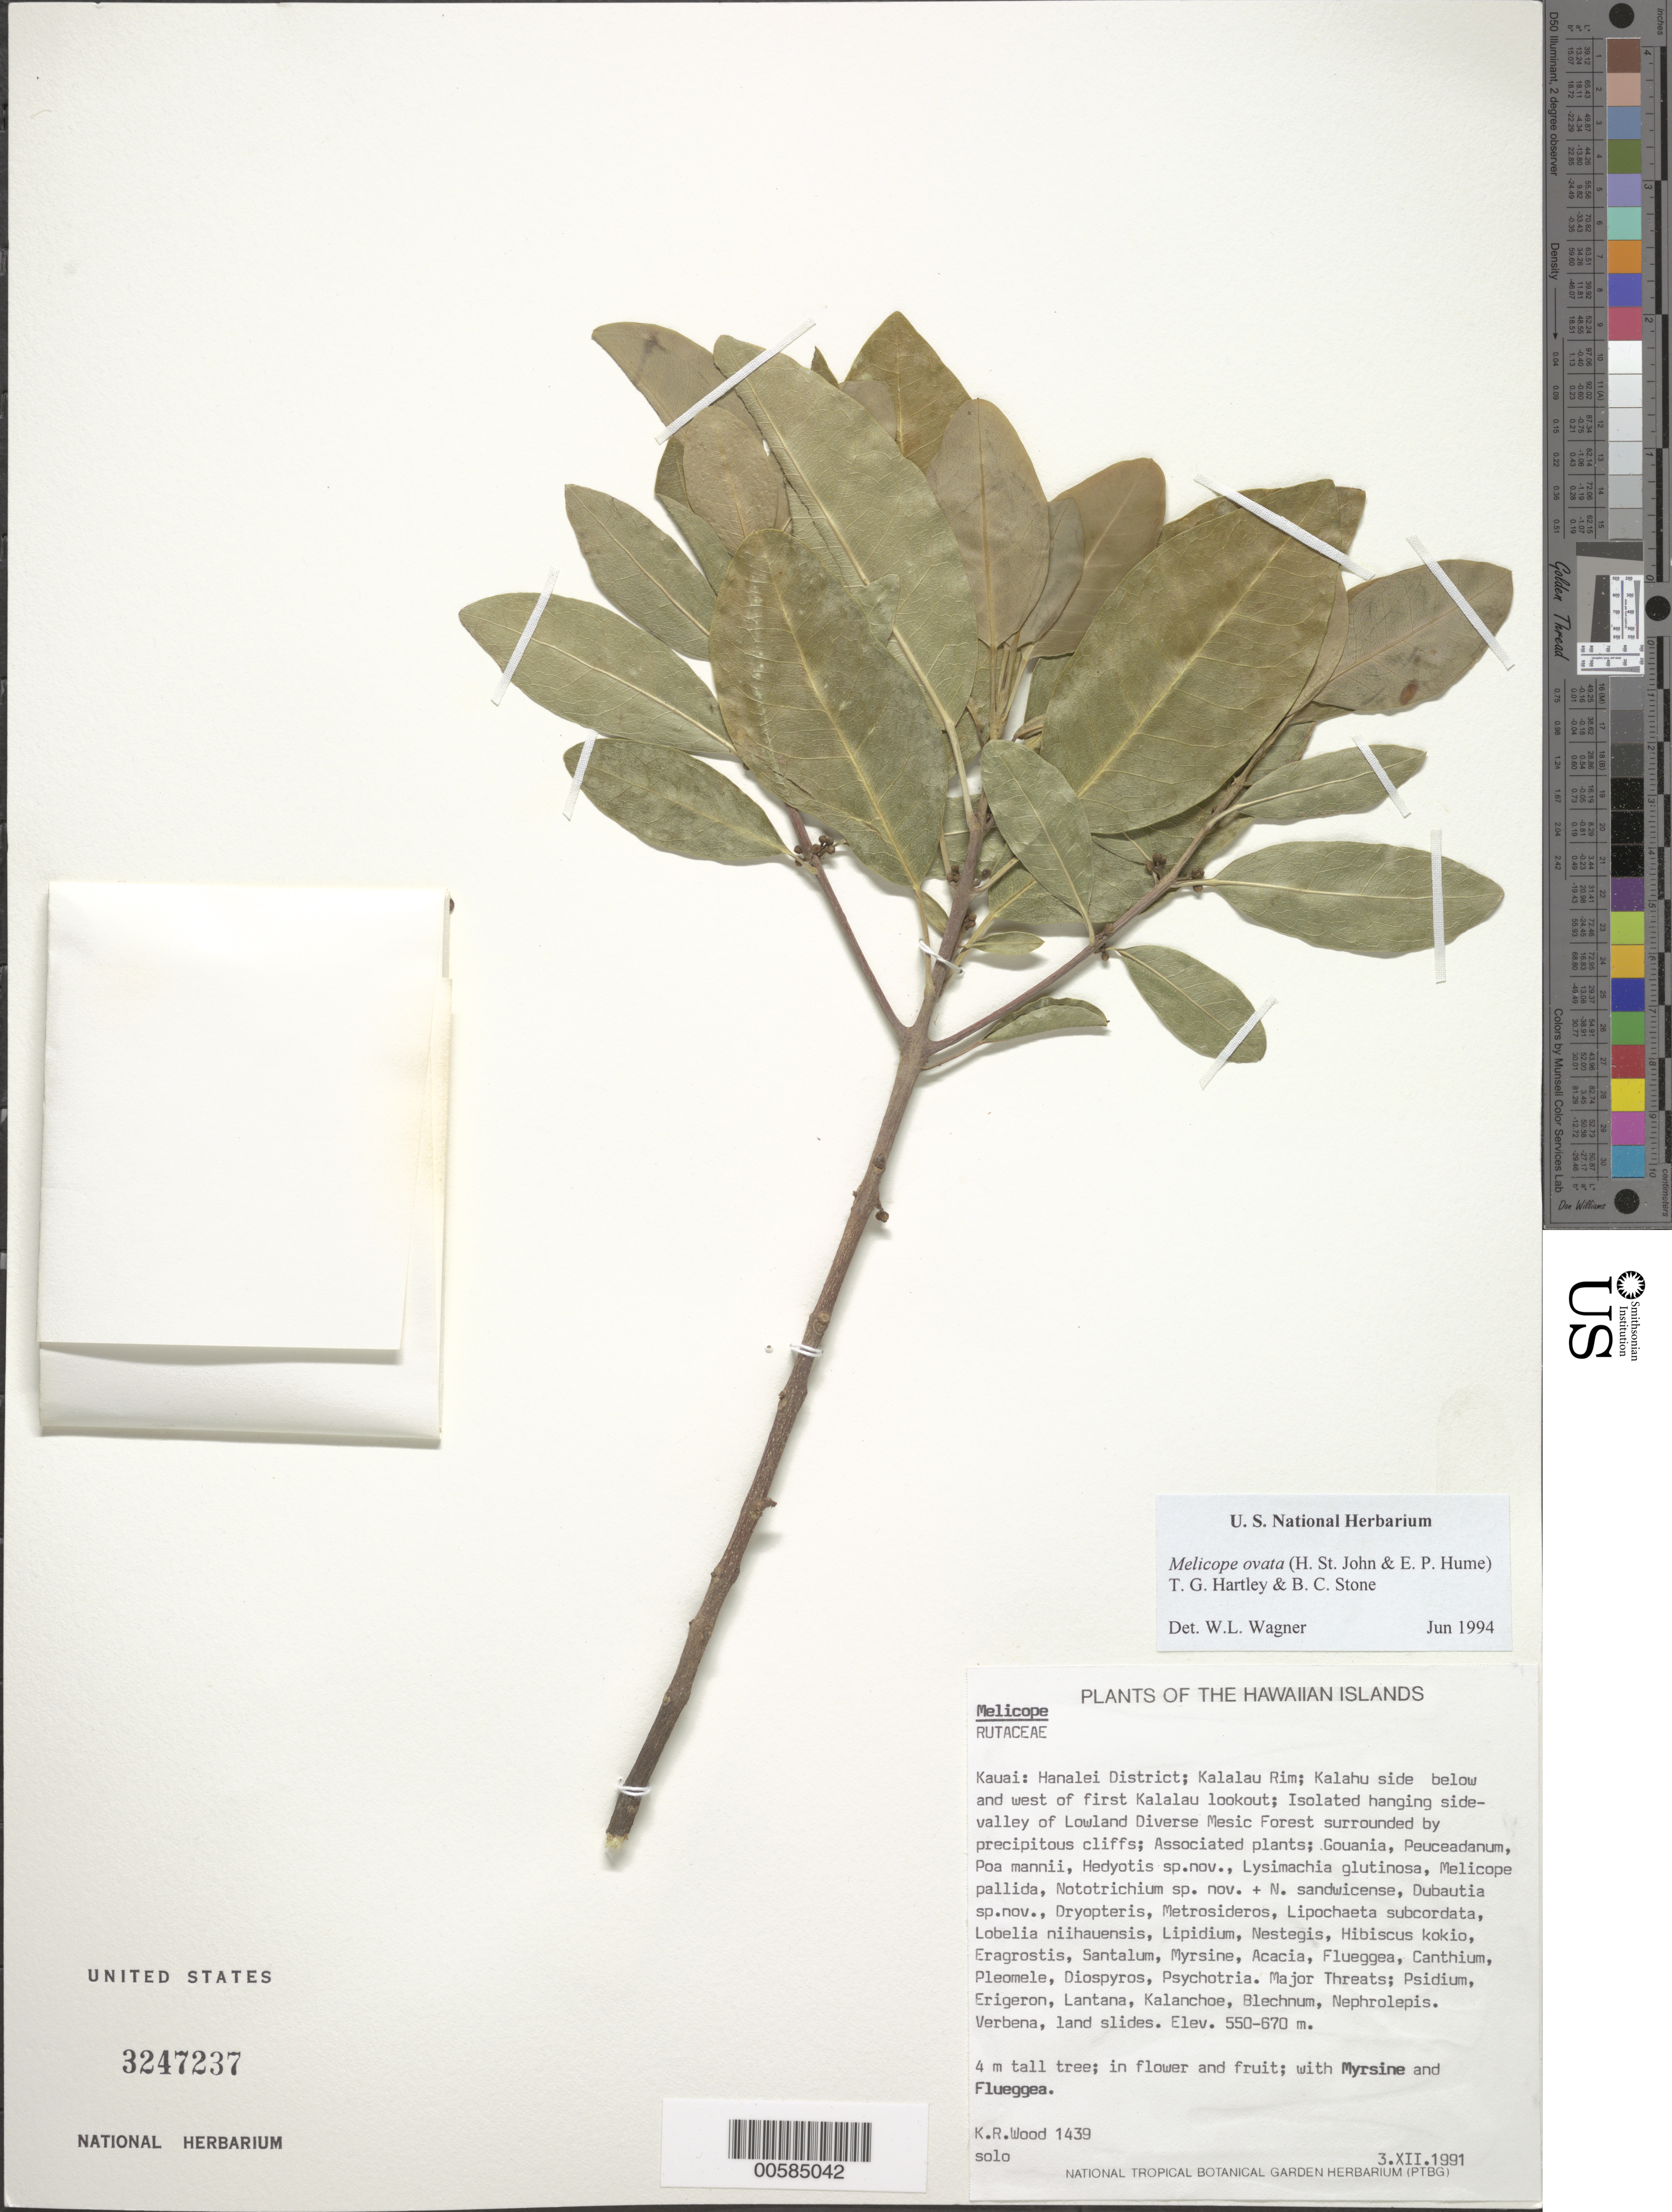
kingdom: Plantae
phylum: Tracheophyta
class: Magnoliopsida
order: Sapindales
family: Rutaceae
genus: Melicope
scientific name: Melicope ovata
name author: (H. St. John & E.P. Hume) T.G. Hartley & B.C. Stone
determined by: Wagner, W. L., (BOT), Smithsonian Institution - National Museum of Natural History (UNITED STATES)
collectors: K. R. Wood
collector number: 1439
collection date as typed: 3 Dec 1991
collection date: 1991-12-03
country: United States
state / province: Hawaii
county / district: Kauai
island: Kaua'i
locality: Hanalei Dist; Kalalau Rim; Kalahu side below and W of first Kalalau lookout.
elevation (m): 550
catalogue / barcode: US 3247237